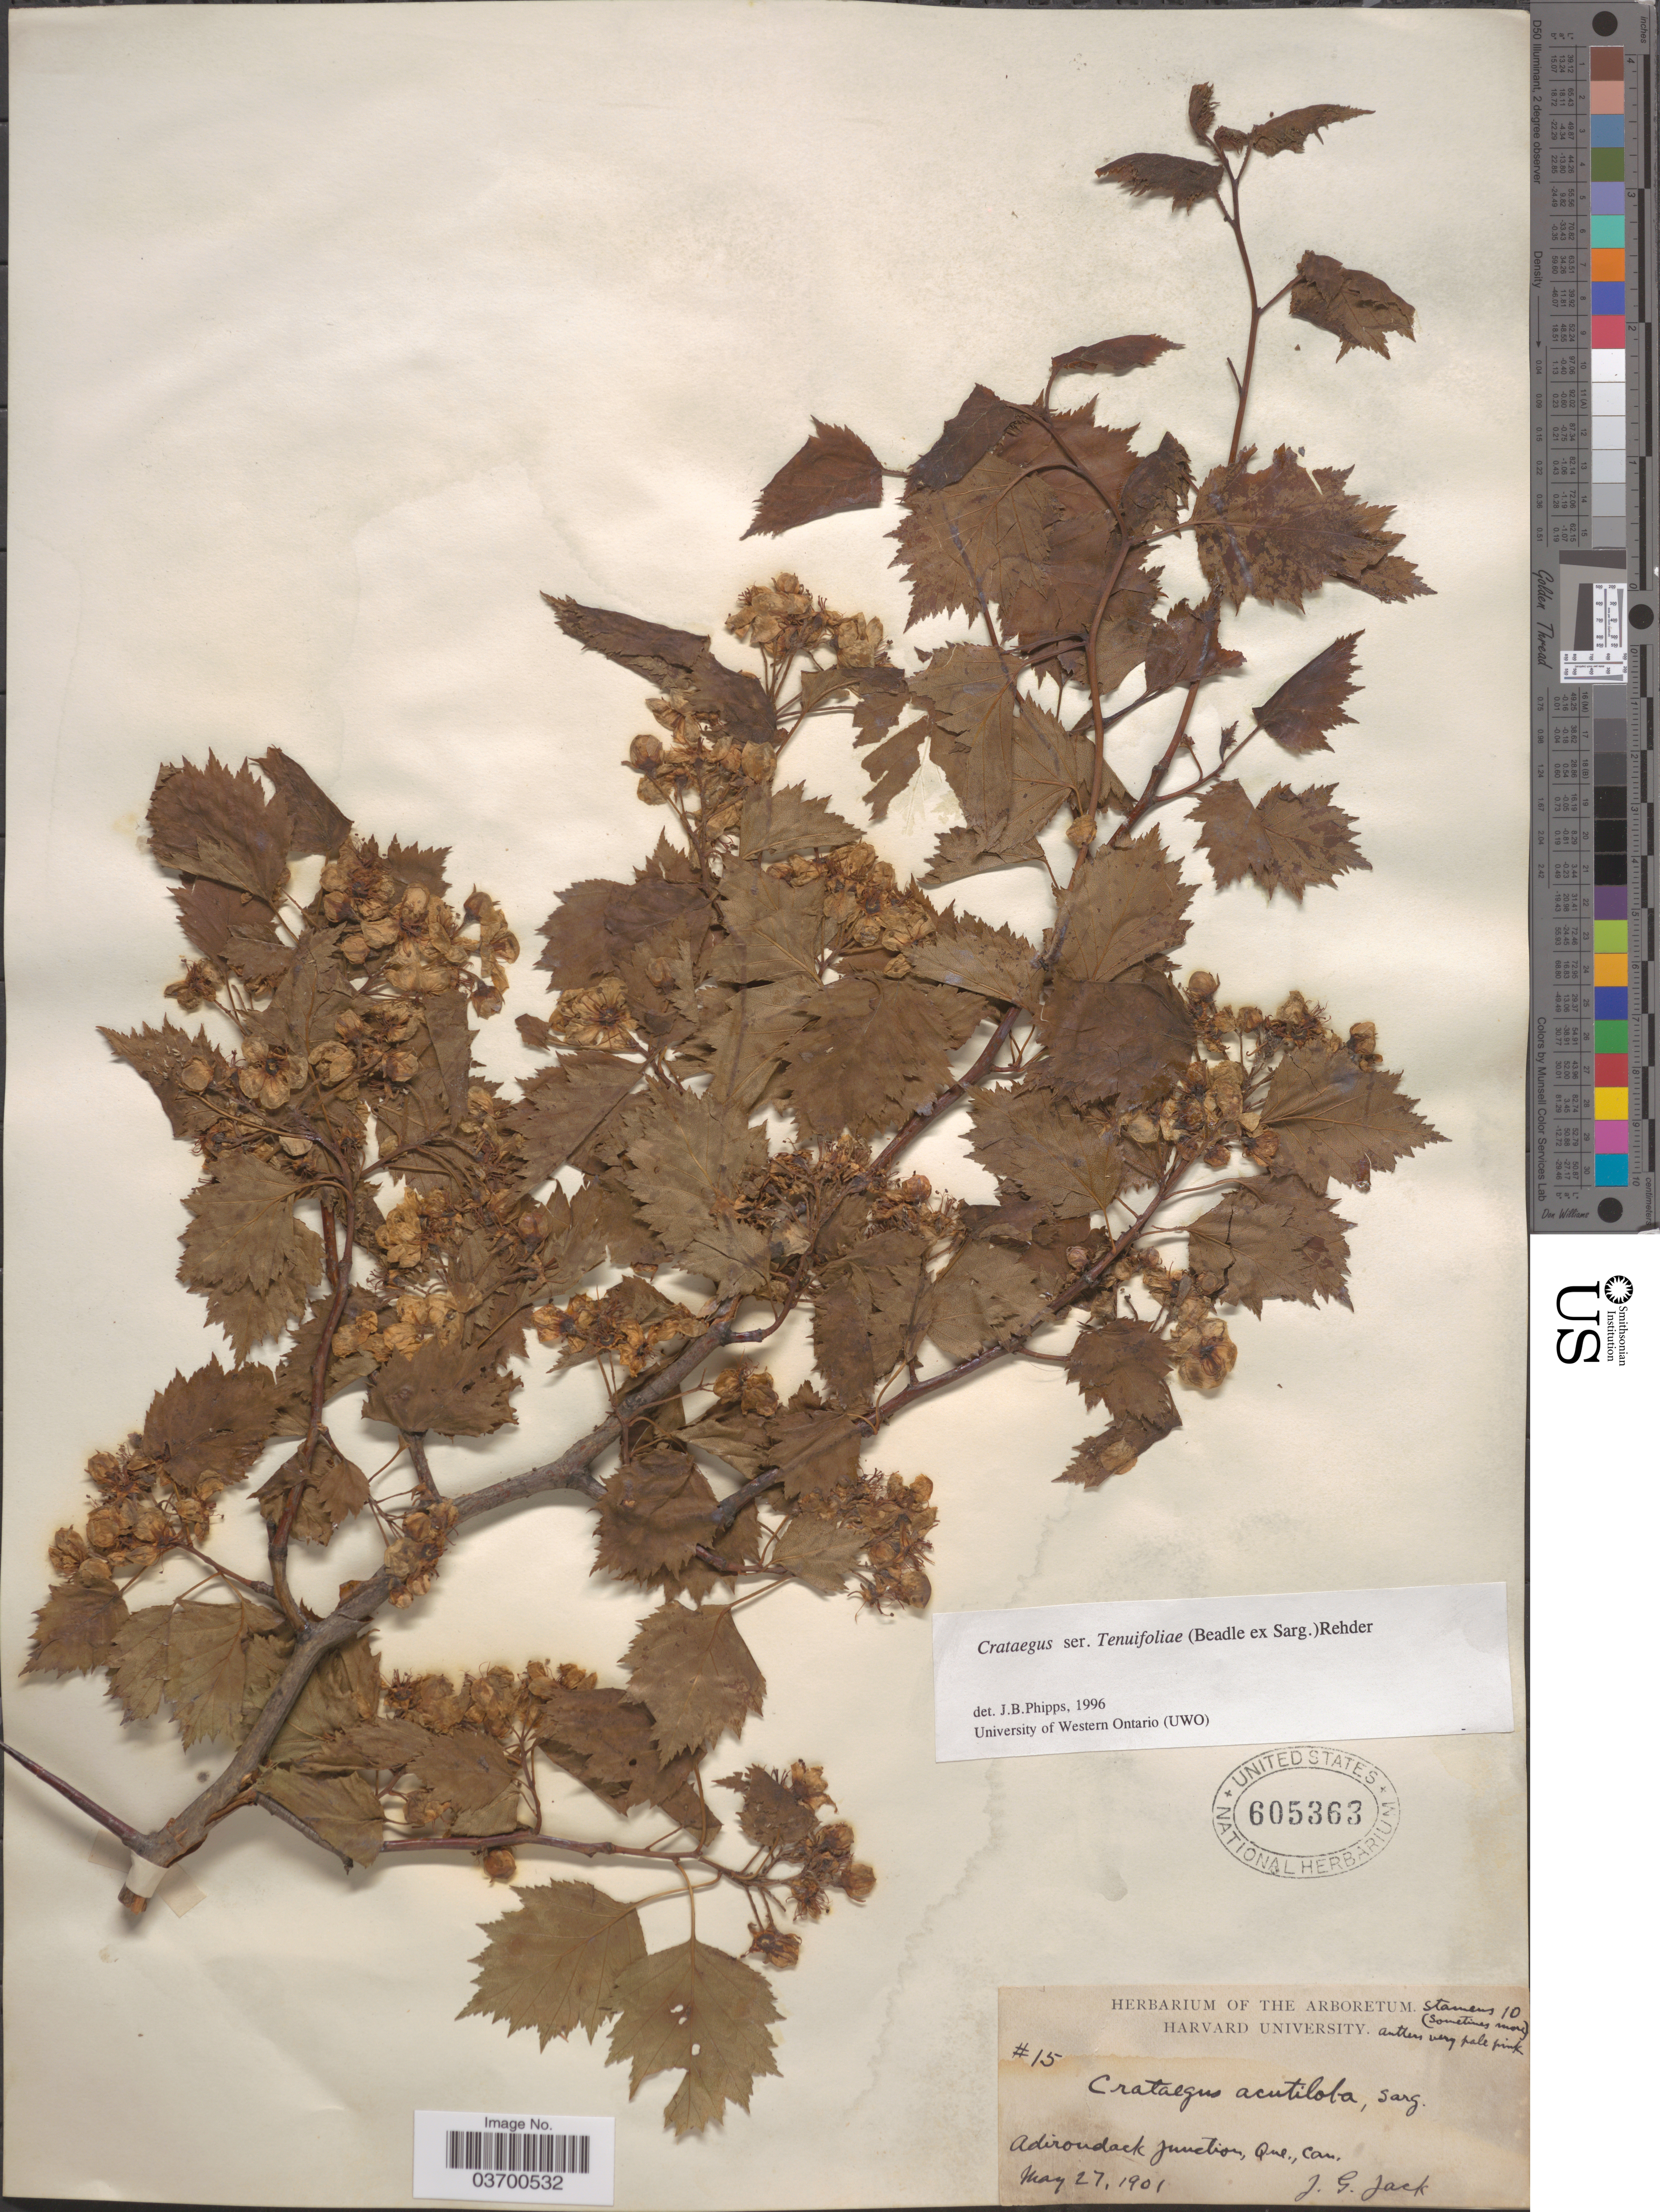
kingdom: Plantae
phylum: Tracheophyta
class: Magnoliopsida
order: Rosales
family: Rosaceae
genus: Crataegus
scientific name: Crataegus macrosperma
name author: Ashe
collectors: J. G. Jack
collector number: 15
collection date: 1901-05-27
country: Canada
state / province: Quebec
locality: Adirondack junction.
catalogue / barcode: US 605363